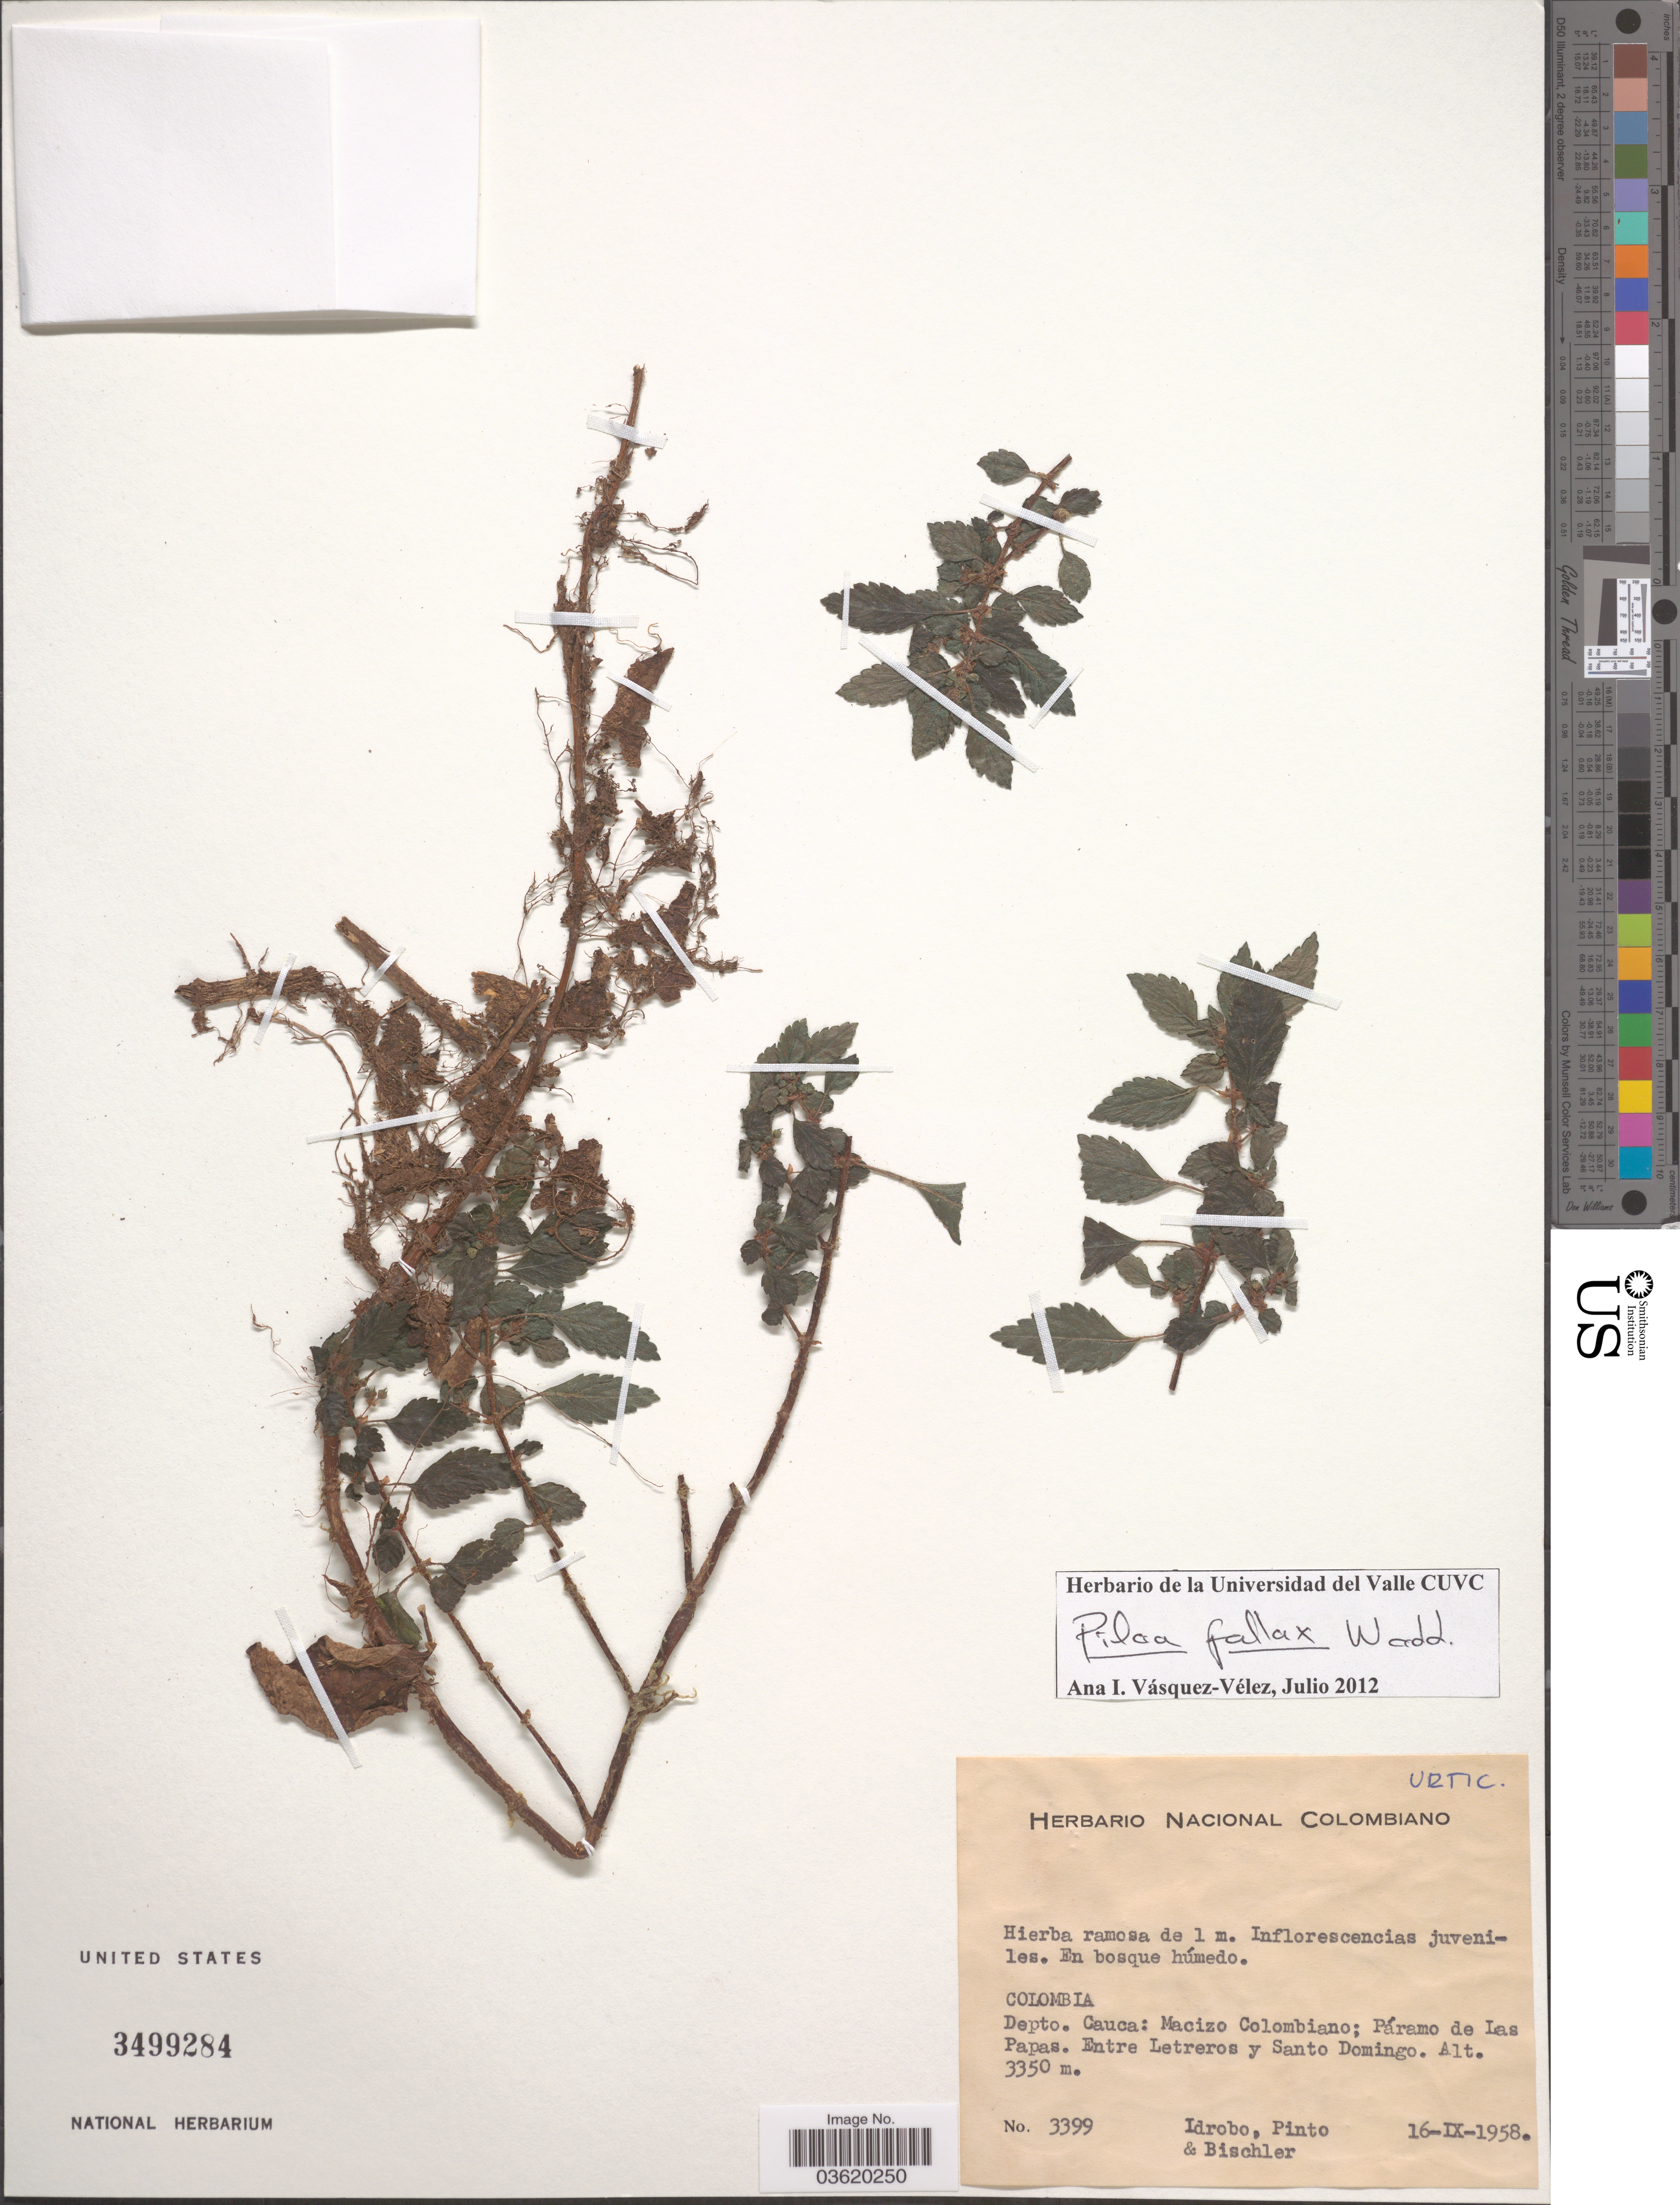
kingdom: Plantae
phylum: Tracheophyta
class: Magnoliopsida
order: Rosales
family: Urticaceae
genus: Pilea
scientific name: Pilea fallax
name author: Wedd.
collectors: -- Idrobo, Pinto, -- & -. Bischler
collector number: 3399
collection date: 1958-09-16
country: Colombia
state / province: Cauca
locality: Depto. Cauca: Macizo Colombiano; Páramo de Las Papas. Entre Letreros y Santo Domingo.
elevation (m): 3350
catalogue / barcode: US 3499284